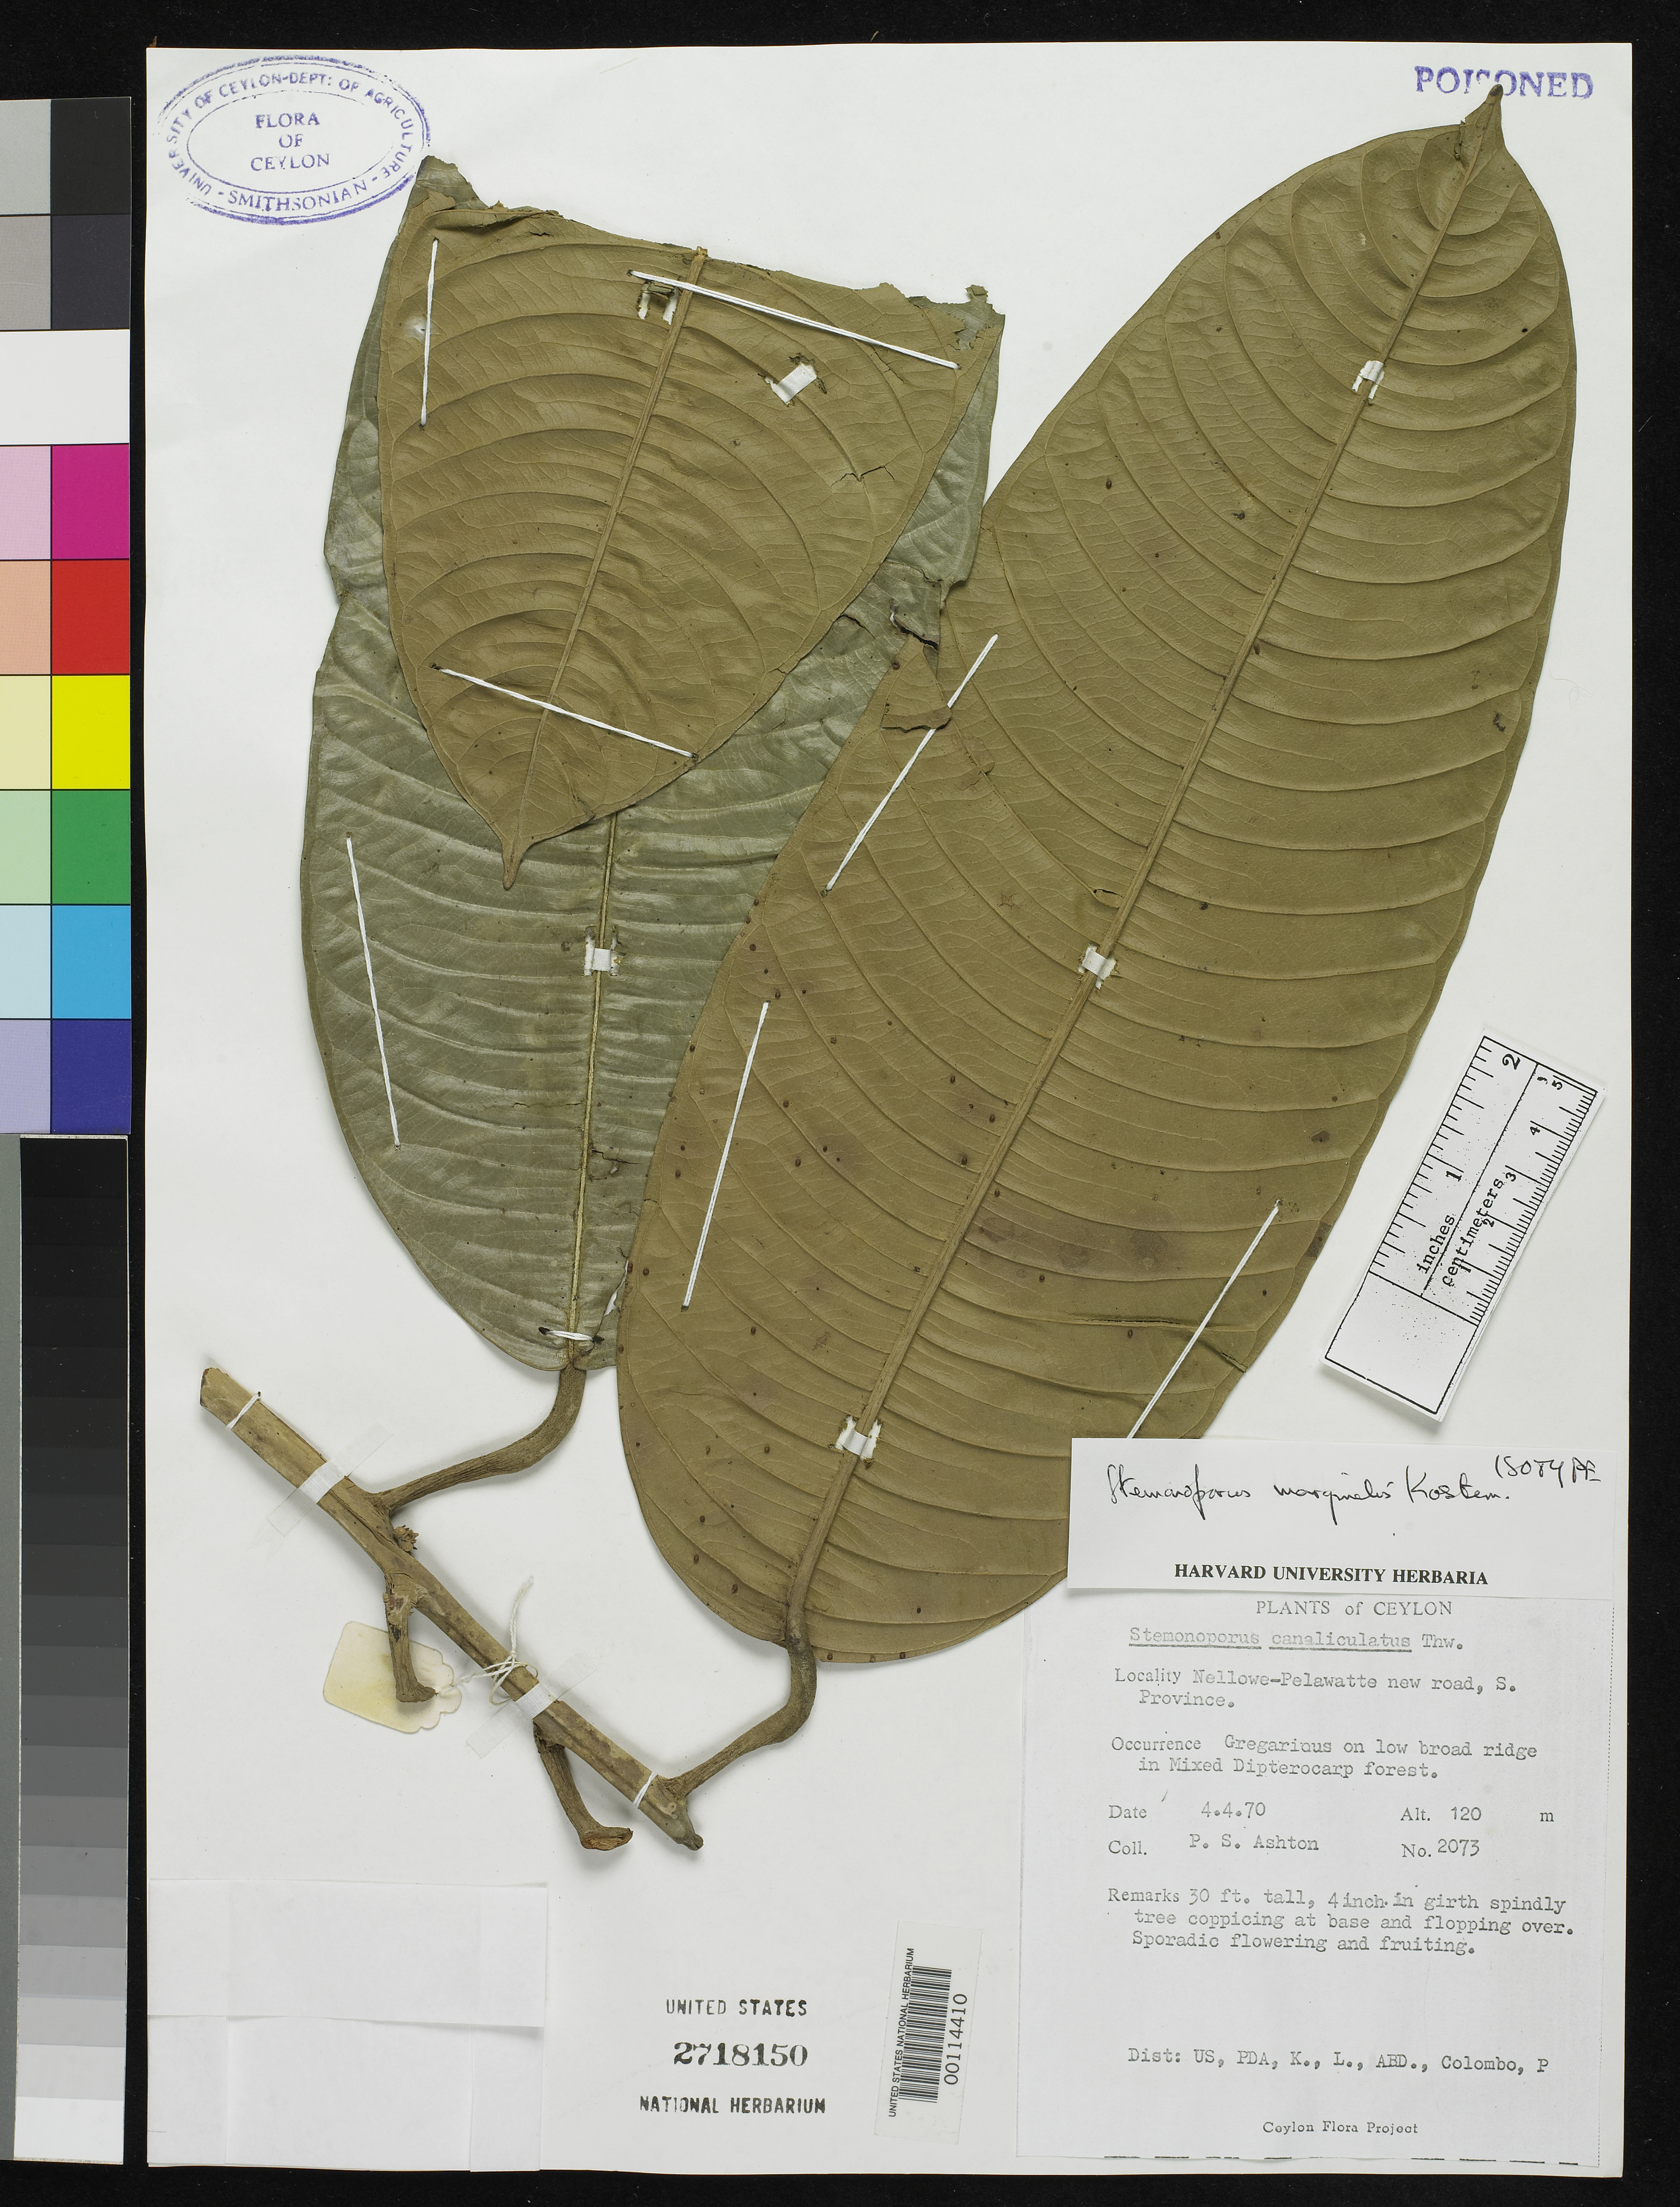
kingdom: Plantae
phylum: Tracheophyta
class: Magnoliopsida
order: Malvales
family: Dipterocarpaceae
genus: Stemonoporus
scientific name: Stemonoporus marginalis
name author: Kosterm.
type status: Isotype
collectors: P. S. Ashton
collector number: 2073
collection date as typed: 04 Apr 1970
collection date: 1970-04-04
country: Sri Lanka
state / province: Southern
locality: Nellowe-Pelawatte newroad.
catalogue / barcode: US 2718150